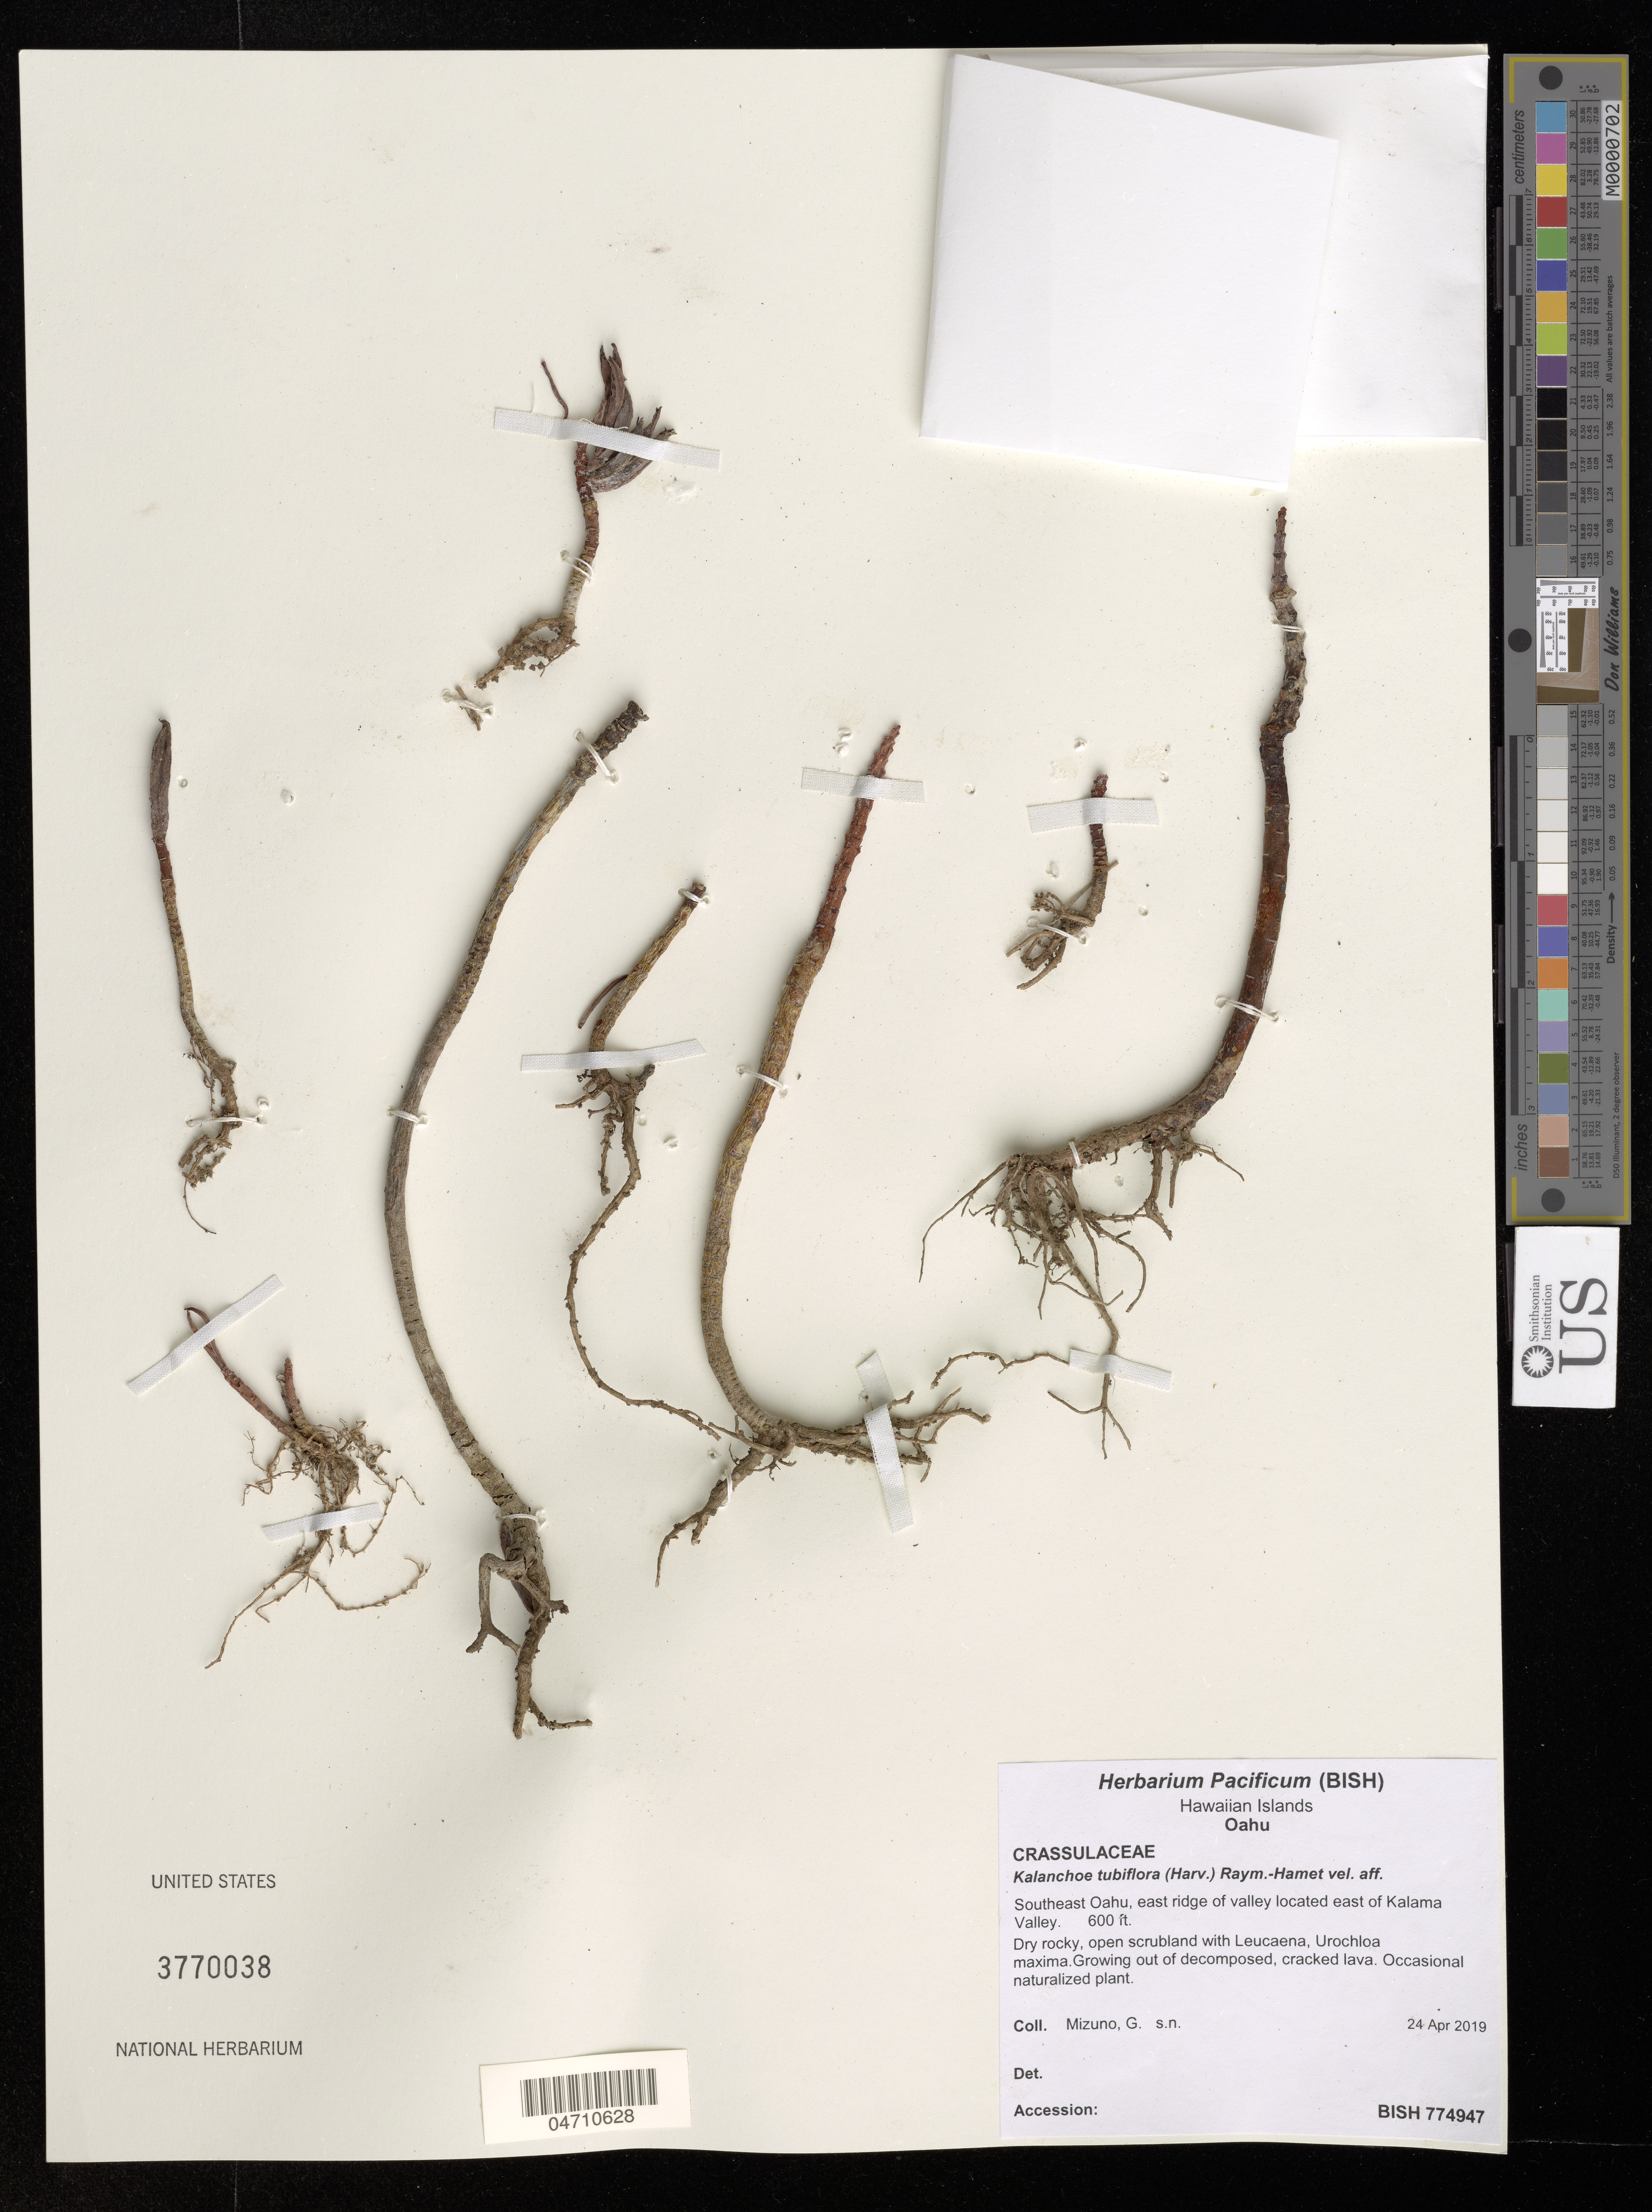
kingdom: Plantae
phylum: Tracheophyta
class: Magnoliopsida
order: Saxifragales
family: Crassulaceae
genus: Kalanchoe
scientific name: Kalanchoe delagoensis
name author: Eckl. & Zeyh.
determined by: Wagner, W. L., (BOT), Smithsonian Institution - National Museum of Natural History (UNITED STATES)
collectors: G. Mizuno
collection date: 2019-04-24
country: United States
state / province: Hawaii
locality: Hawaiian Islands. Oahu. Southeast Oahu, east ridge of valley located east of Kalama Valley.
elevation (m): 183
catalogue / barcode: US 3770038